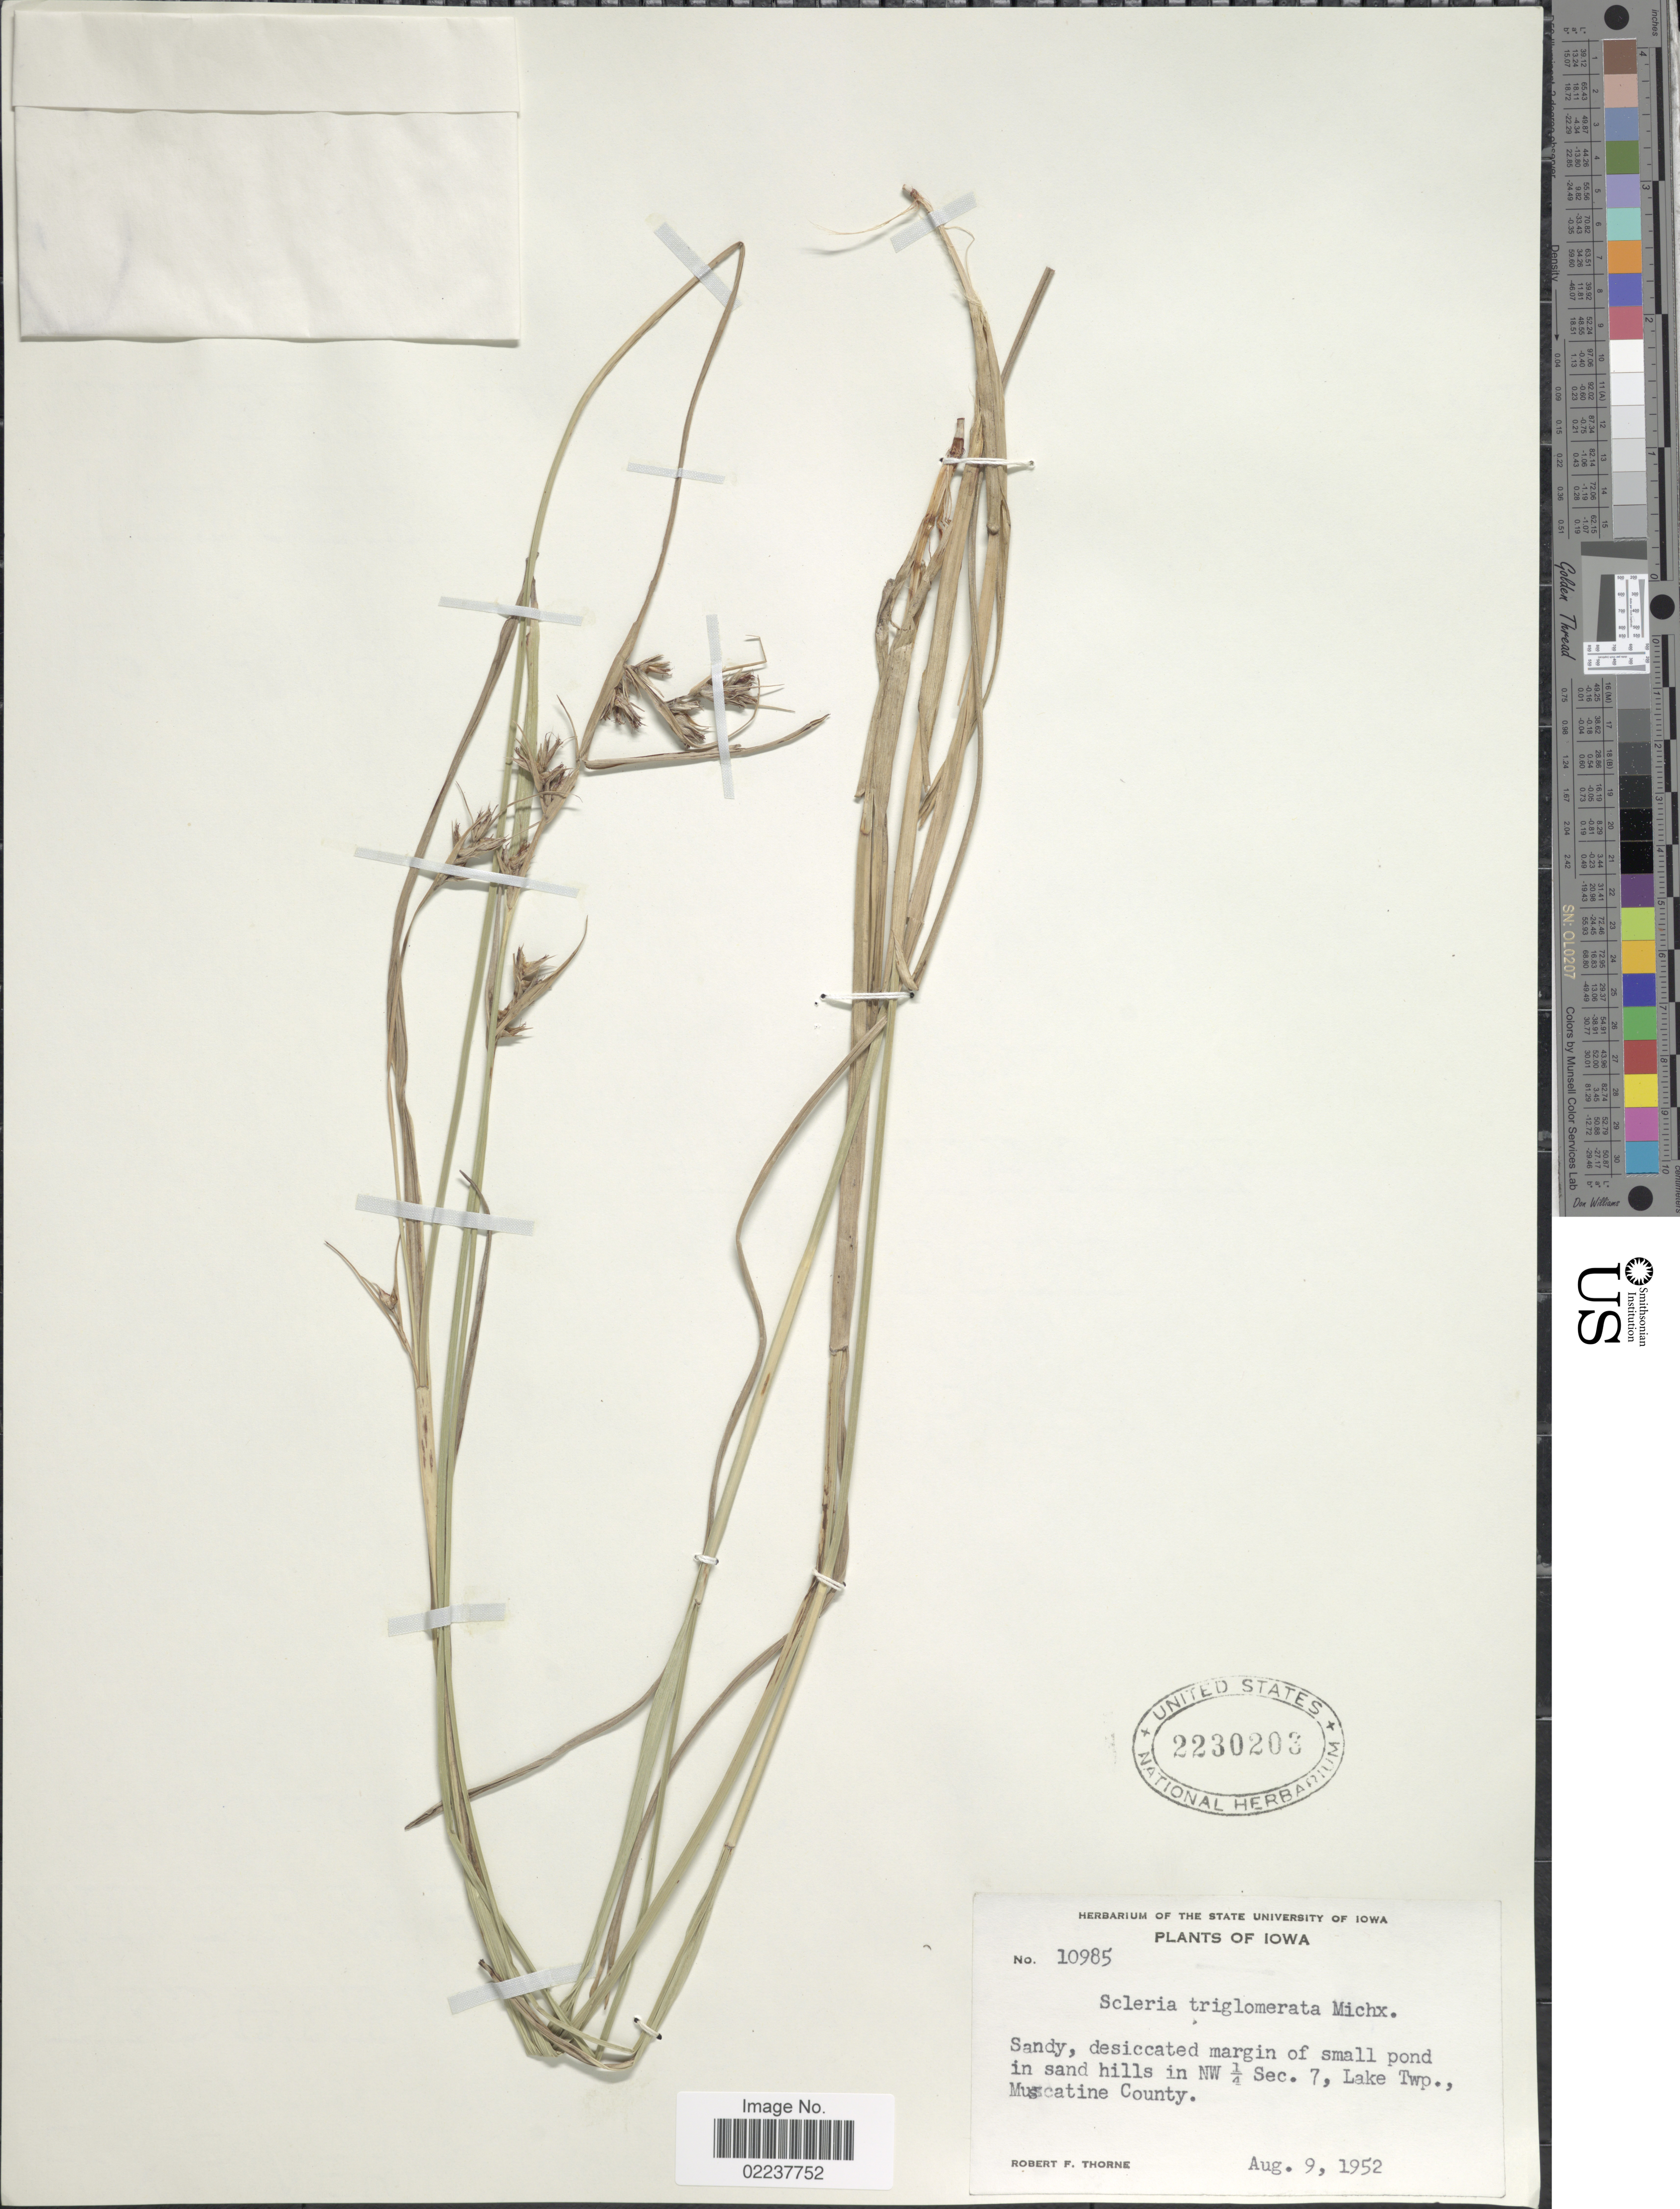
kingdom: Plantae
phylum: Tracheophyta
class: Liliopsida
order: Poales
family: Cyperaceae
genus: Scleria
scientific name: Scleria triglomerata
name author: Michx.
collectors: R. F. Thorne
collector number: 10985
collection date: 1952-08-09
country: United States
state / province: Iowa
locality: Sandy, desiccated margin of small pond in sand hills in NW ¼ Sec. 7, Lake Twp., Muscatine County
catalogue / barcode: US 2230203